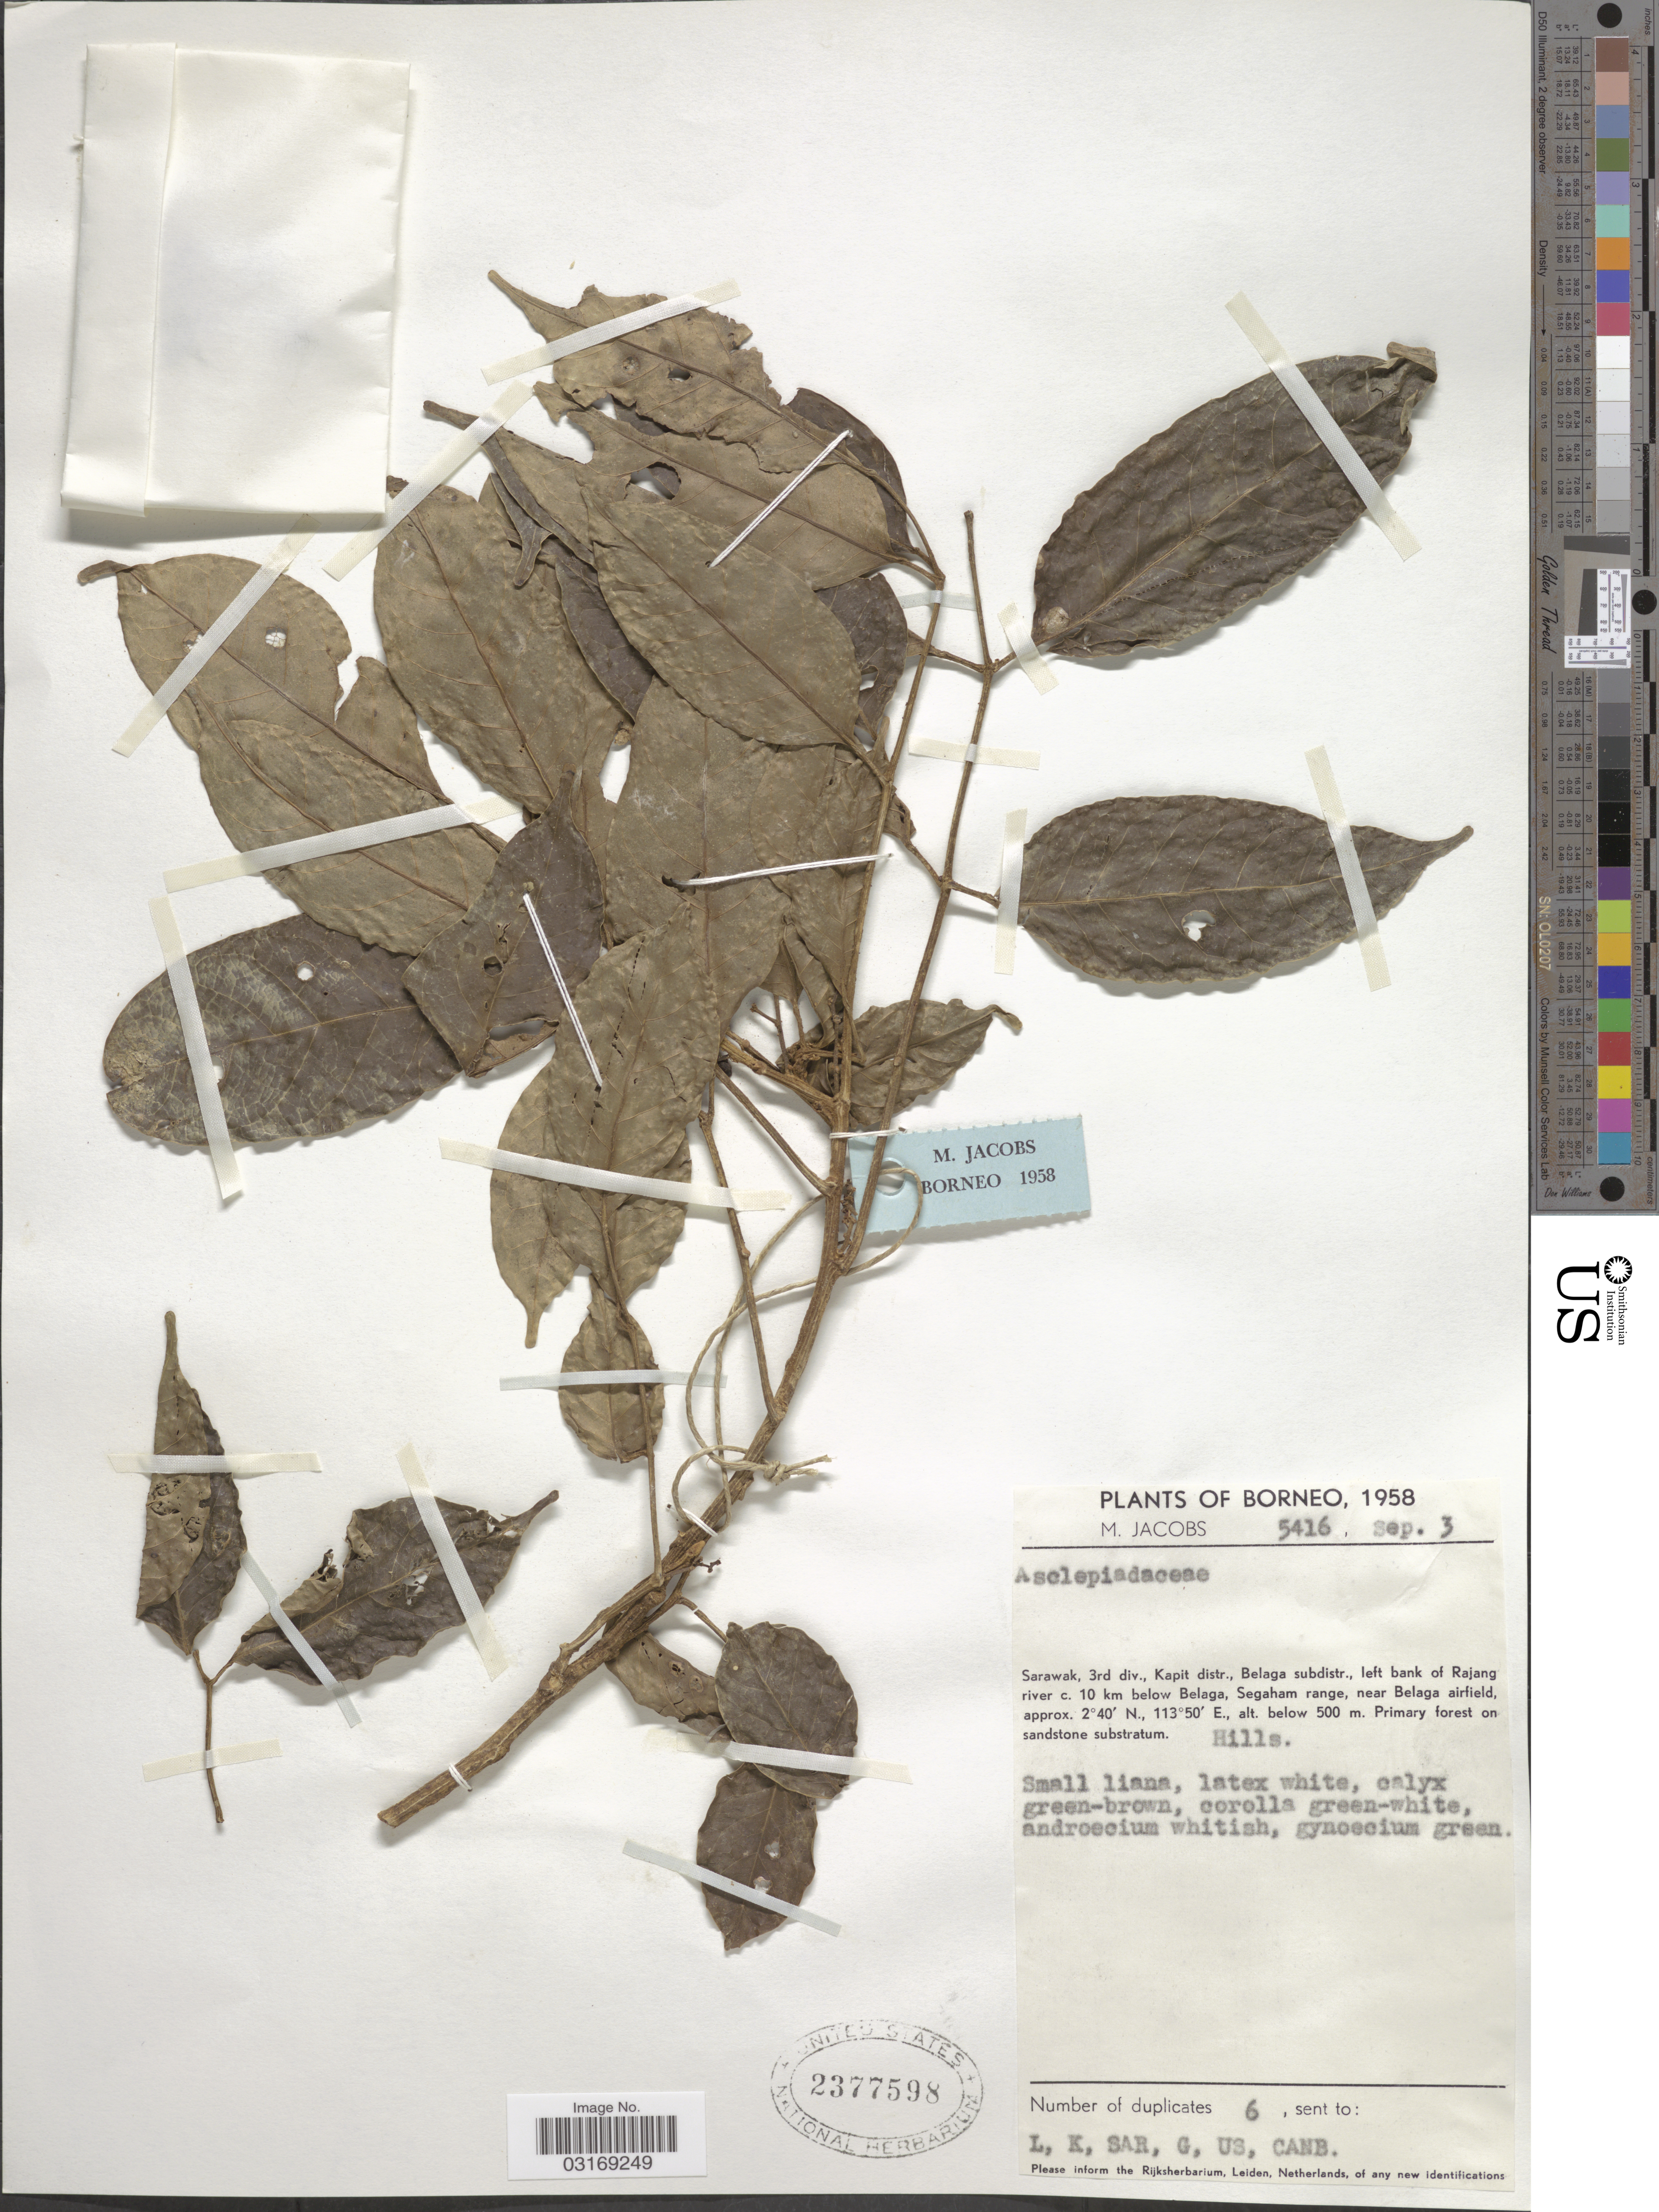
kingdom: Plantae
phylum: Tracheophyta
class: Magnoliopsida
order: Gentianales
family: Apocynaceae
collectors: M. Jacobs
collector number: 5416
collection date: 1958-09-03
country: Malaysia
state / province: Sarawak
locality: Borneo. 3rd div., Kapit distr., Belaga subdistr., left bank of Rajang river c. 10 km below Belaga, Segaham range, near Belaga airfield.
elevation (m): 500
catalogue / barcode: US 2377598